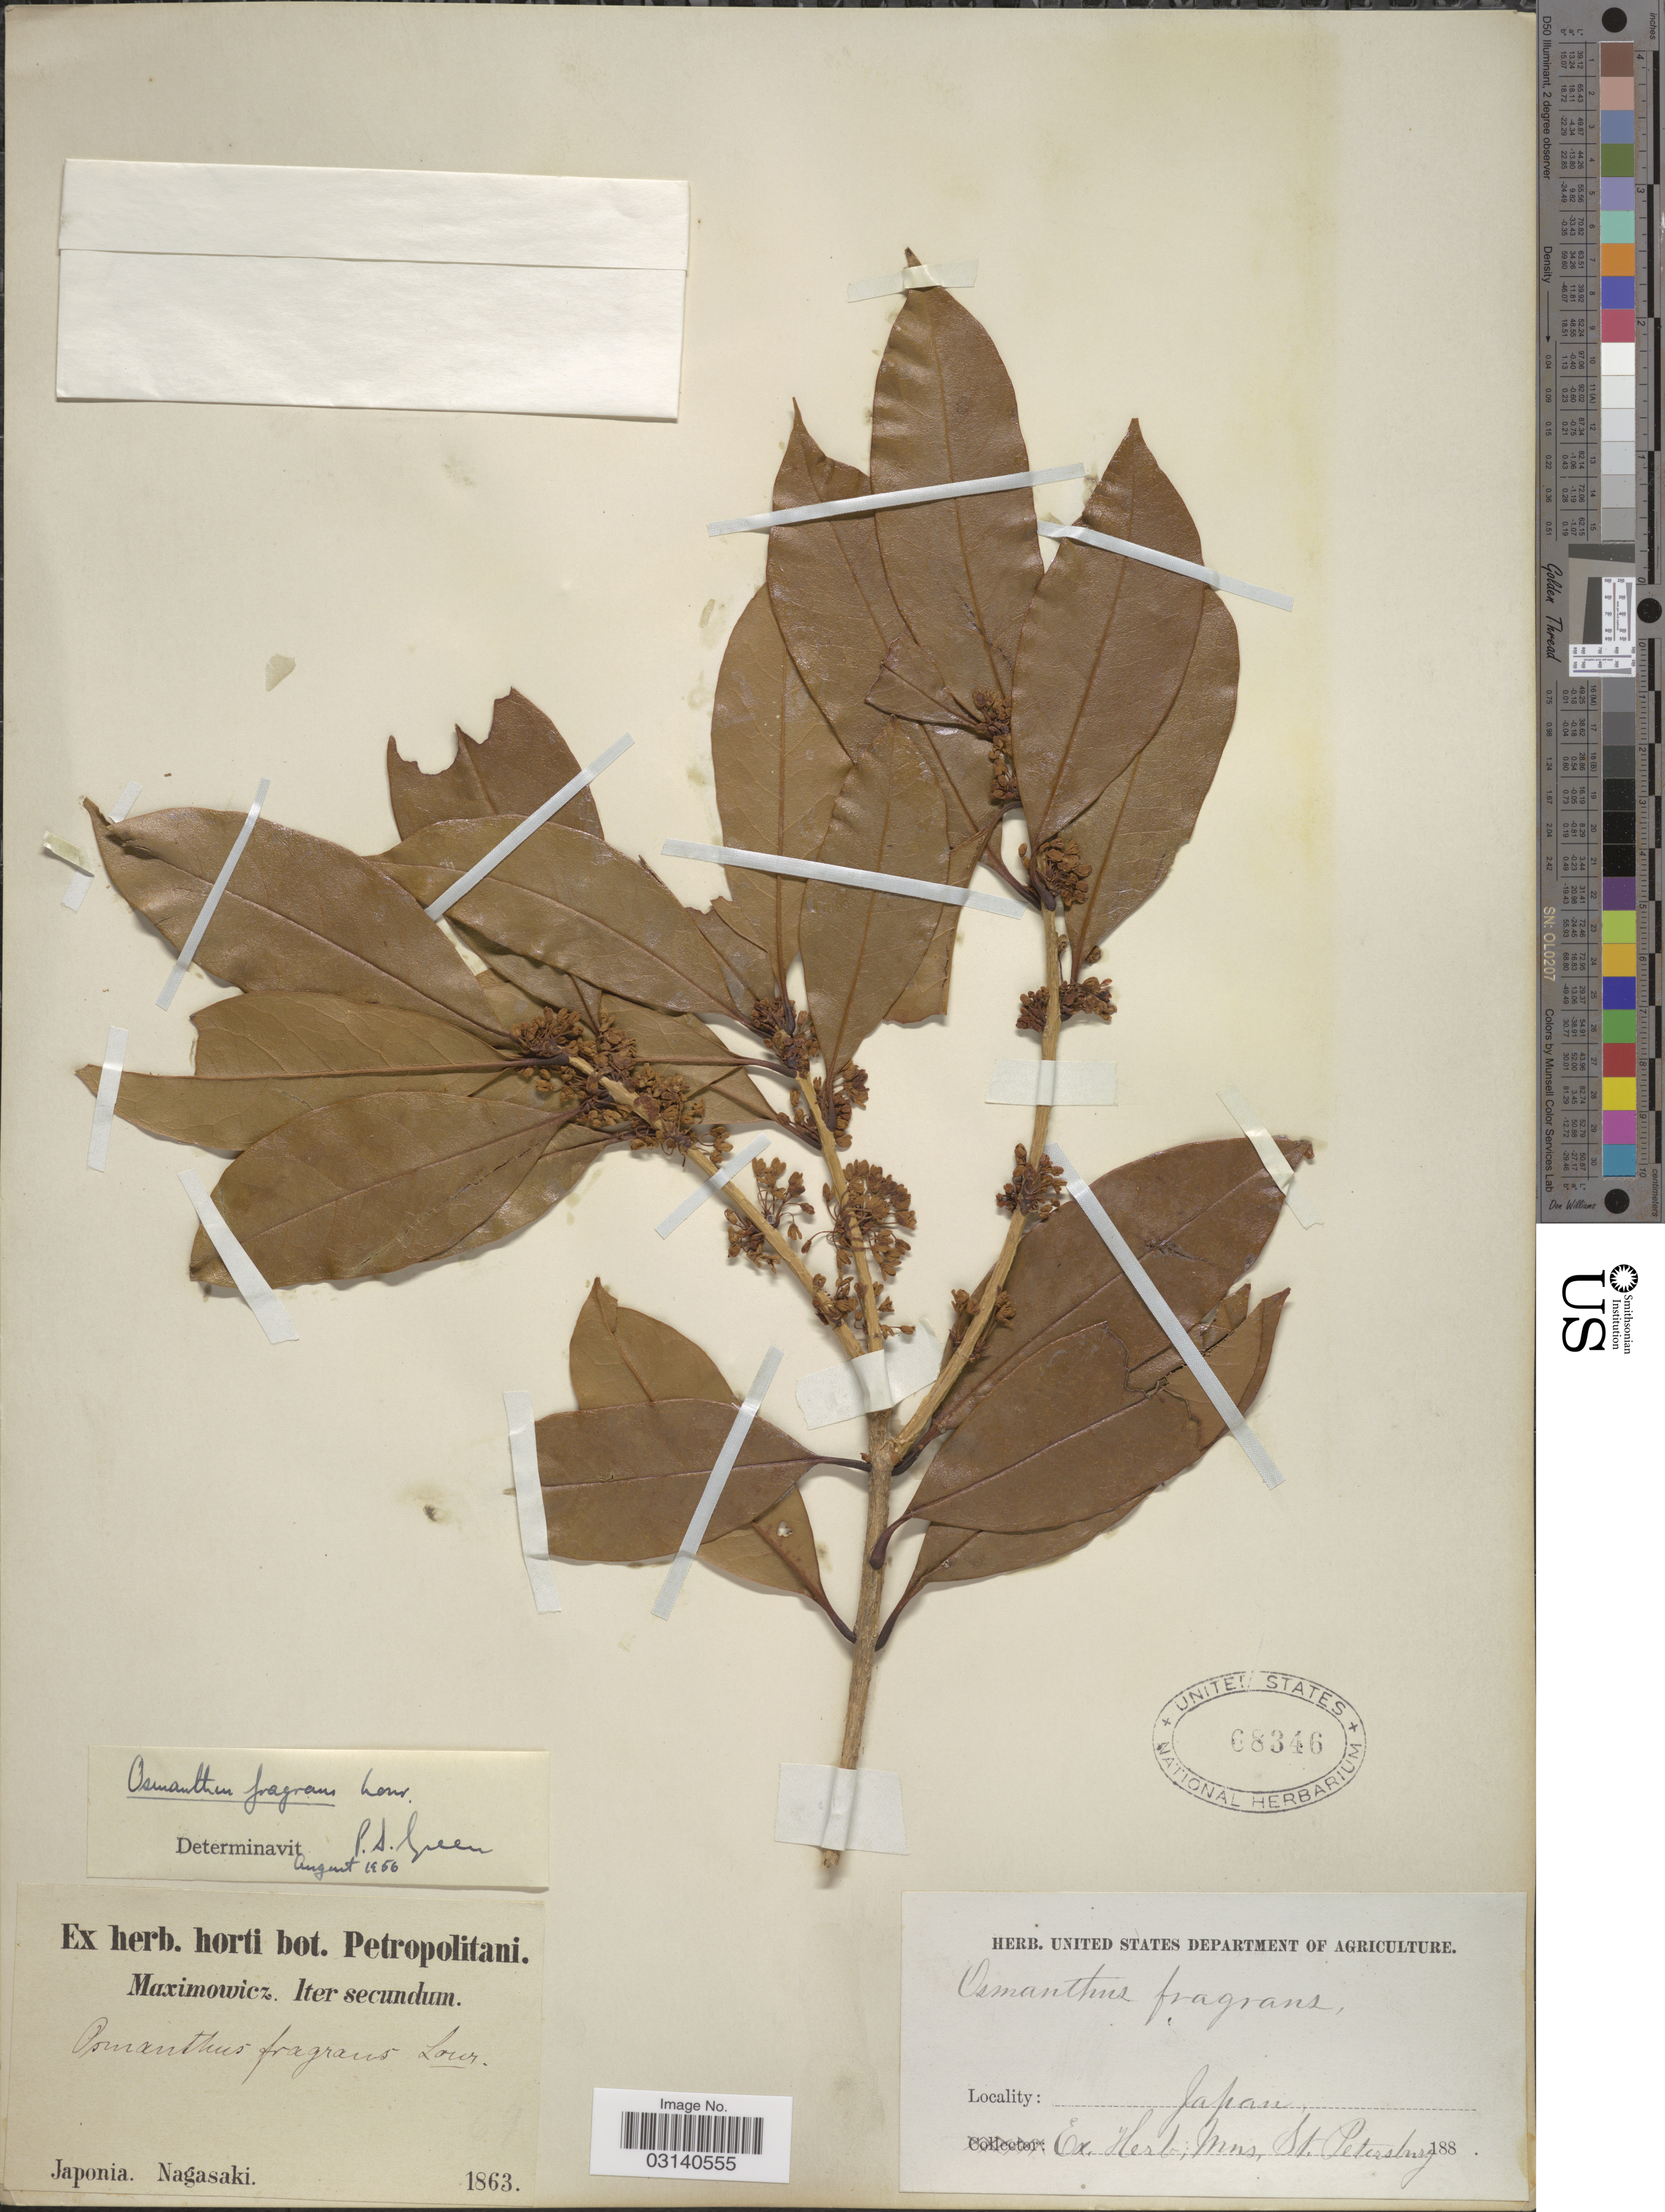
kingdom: Plantae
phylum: Tracheophyta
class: Magnoliopsida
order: Lamiales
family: Oleaceae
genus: Osmanthus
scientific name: Osmanthus fragrans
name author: Lour.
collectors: -. Maximowicz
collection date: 1963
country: Japan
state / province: Nagasaki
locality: Japonia, Nagasaki.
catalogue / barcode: US 68346